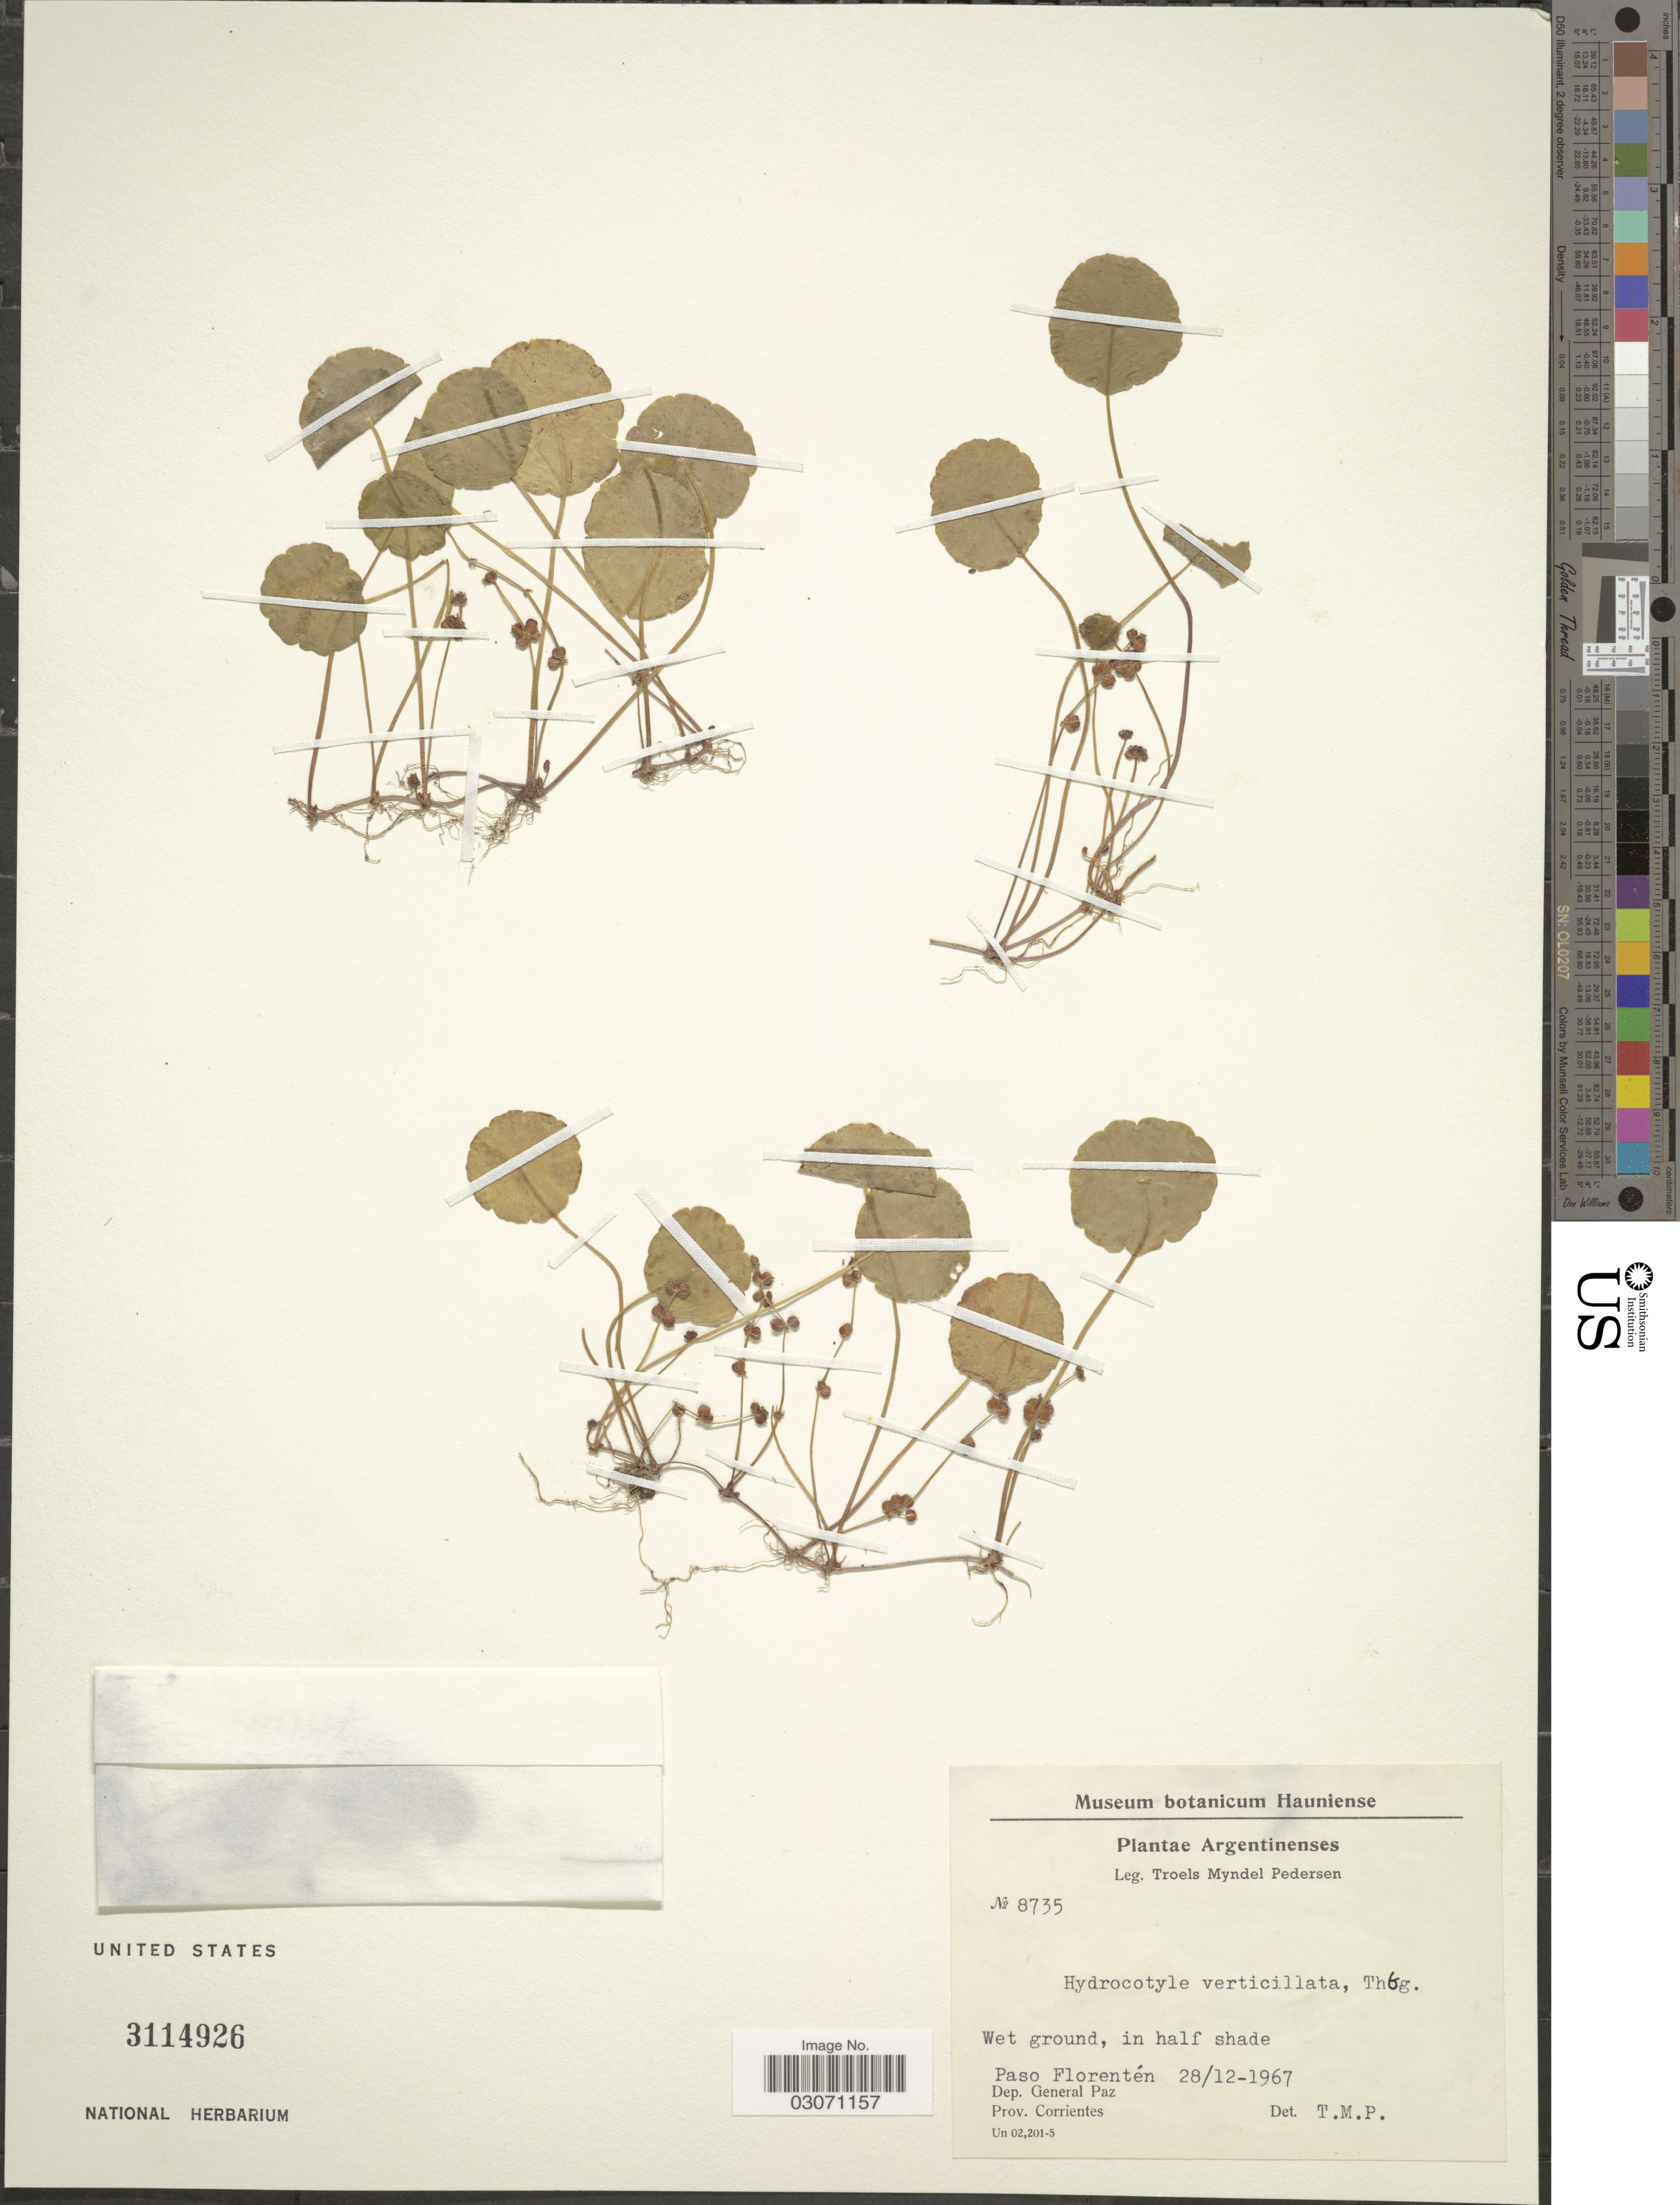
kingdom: Plantae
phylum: Tracheophyta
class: Magnoliopsida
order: Apiales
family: Araliaceae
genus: Hydrocotyle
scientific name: Hydrocotyle verticillata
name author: Thunb.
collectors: T. Pederson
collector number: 8735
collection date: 1967-12-28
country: Argentina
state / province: Corrientes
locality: Paso Florentén. Dep. General Paz.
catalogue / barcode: US 3114926